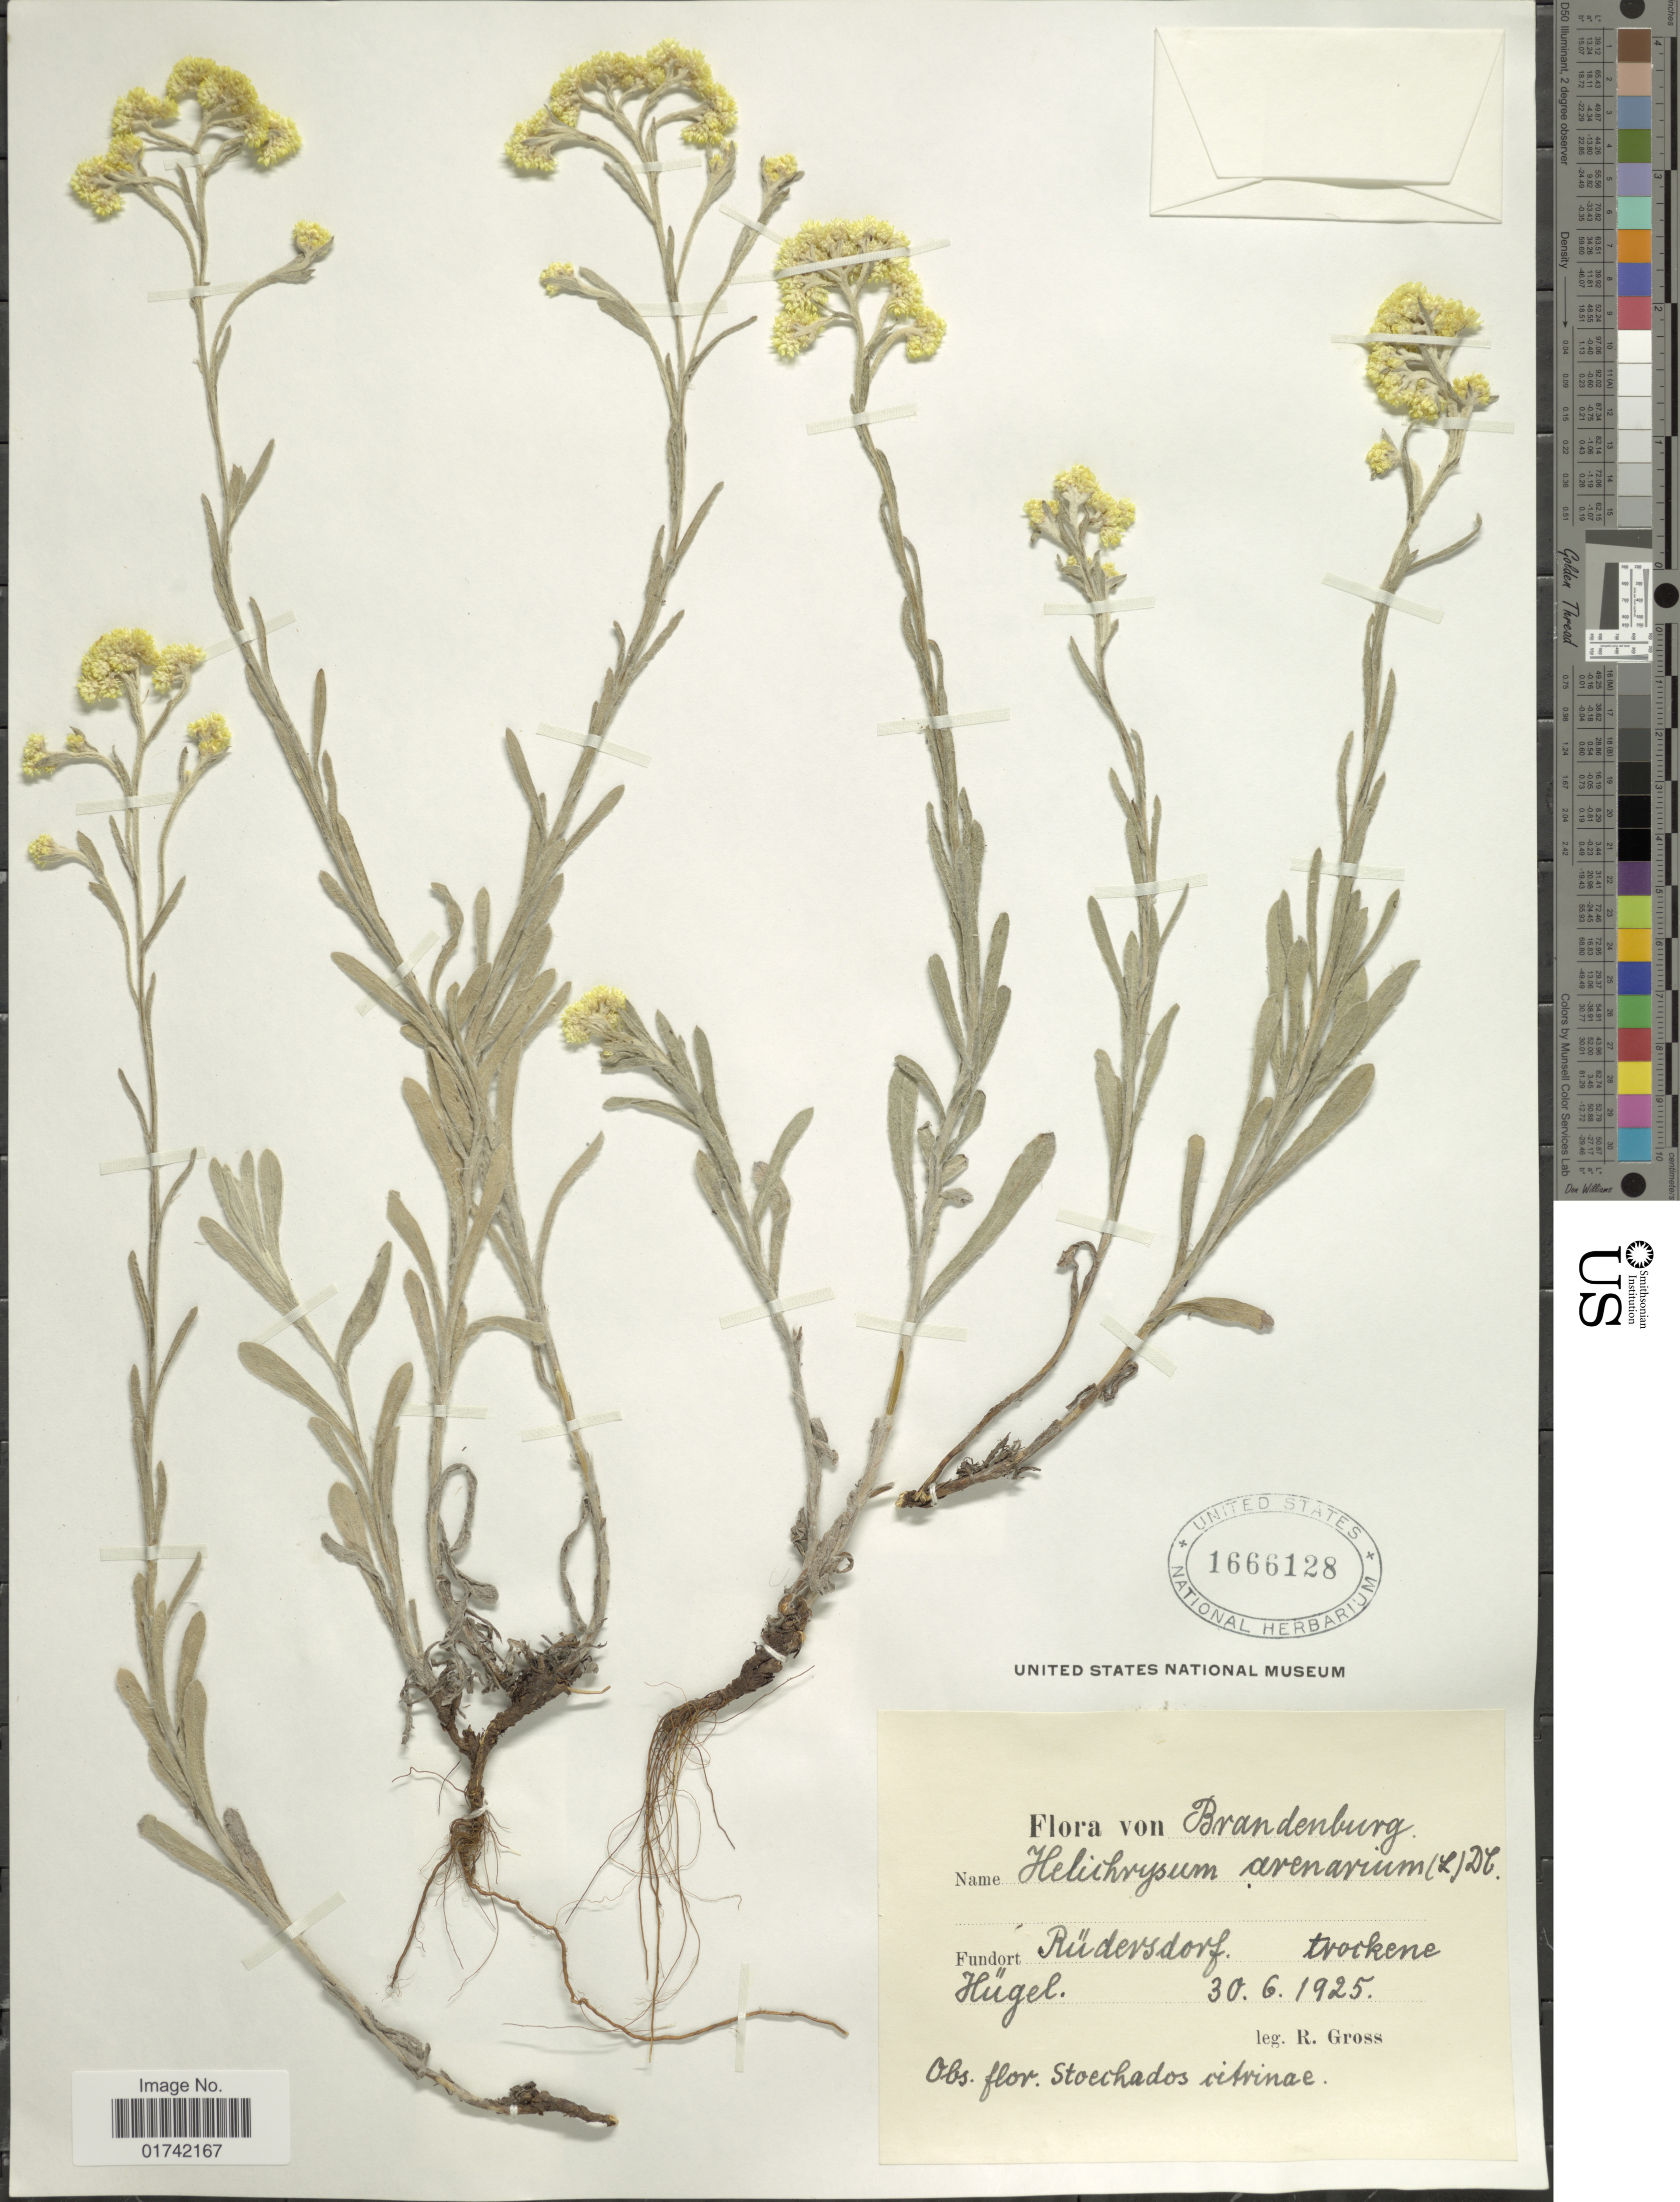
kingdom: Plantae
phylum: Tracheophyta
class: Magnoliopsida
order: Asterales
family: Asteraceae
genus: Helichrysum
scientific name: Helichrysum arenarium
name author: (L.) Moench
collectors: R. Gross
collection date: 1925-06-30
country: Germany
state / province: Brandenburg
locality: Rudersdorf, trockene Hugel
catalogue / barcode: US 1666128